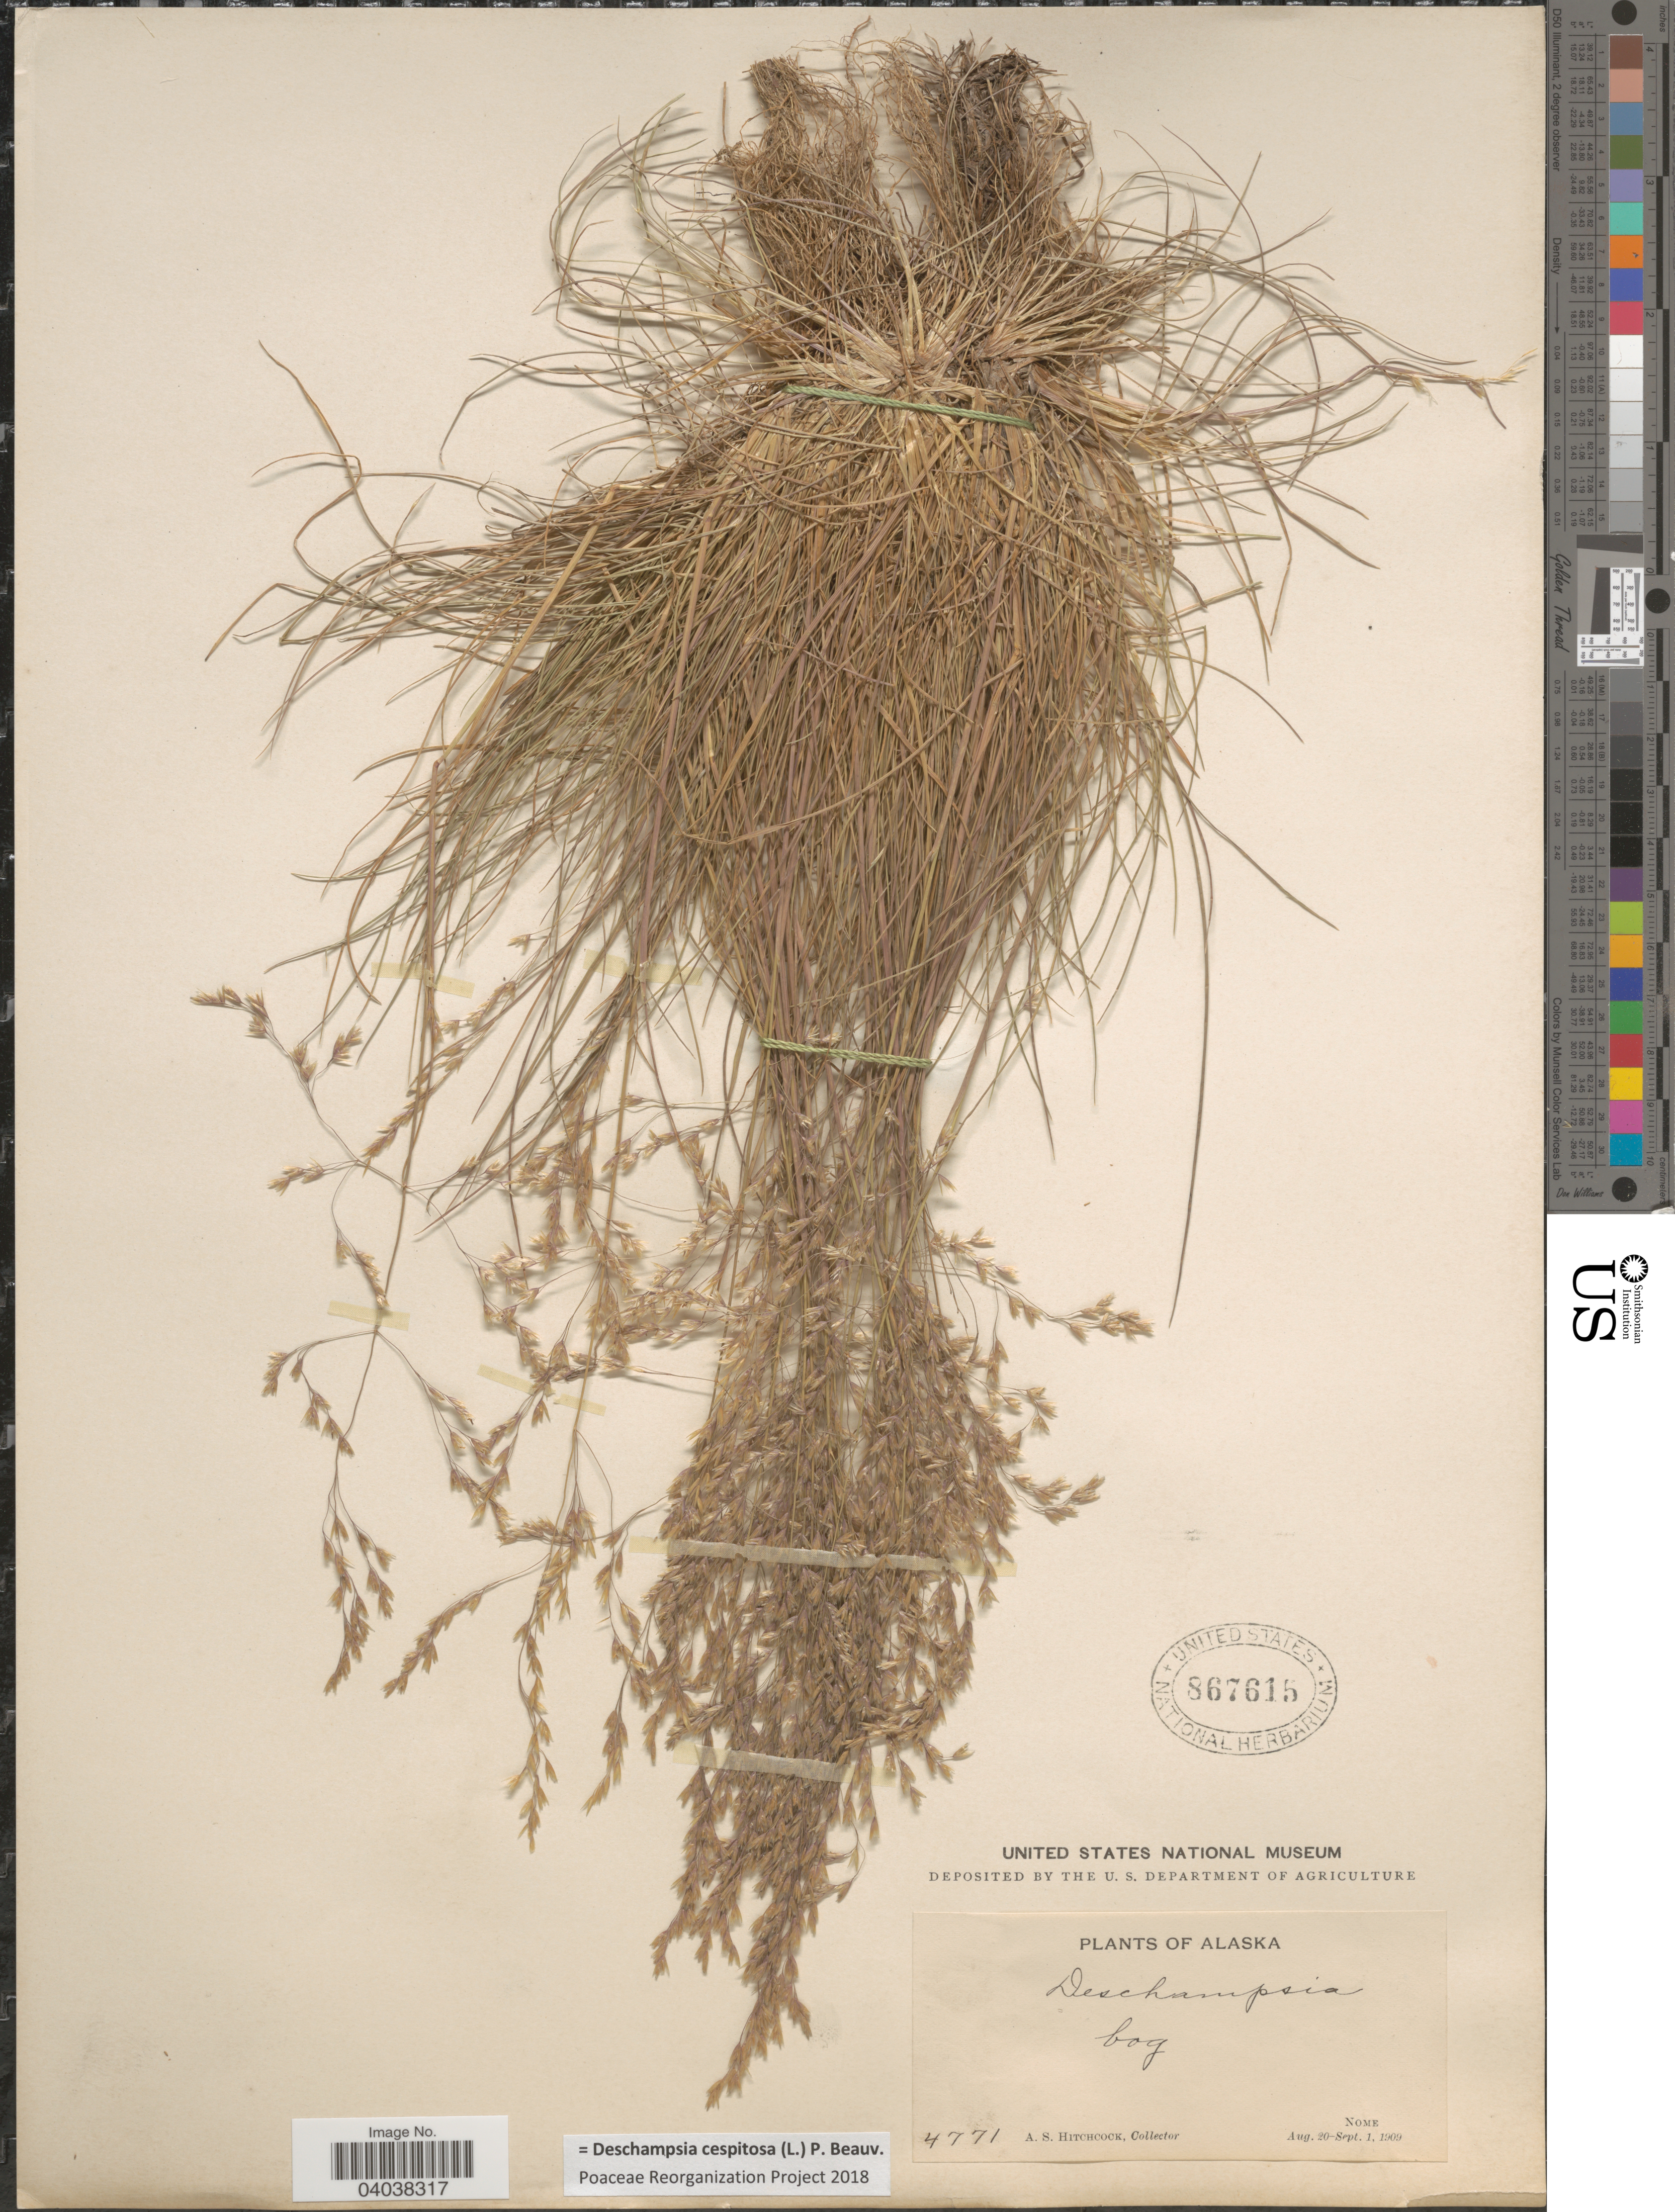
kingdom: Plantae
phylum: Tracheophyta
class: Liliopsida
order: Poales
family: Poaceae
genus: Deschampsia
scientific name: Deschampsia cespitosa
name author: (L.) P. Beauv.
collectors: A. S. Hitchcock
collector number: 4771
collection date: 1909-08-20/1909-09-01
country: United States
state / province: Alaska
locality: Nome.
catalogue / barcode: US 867615